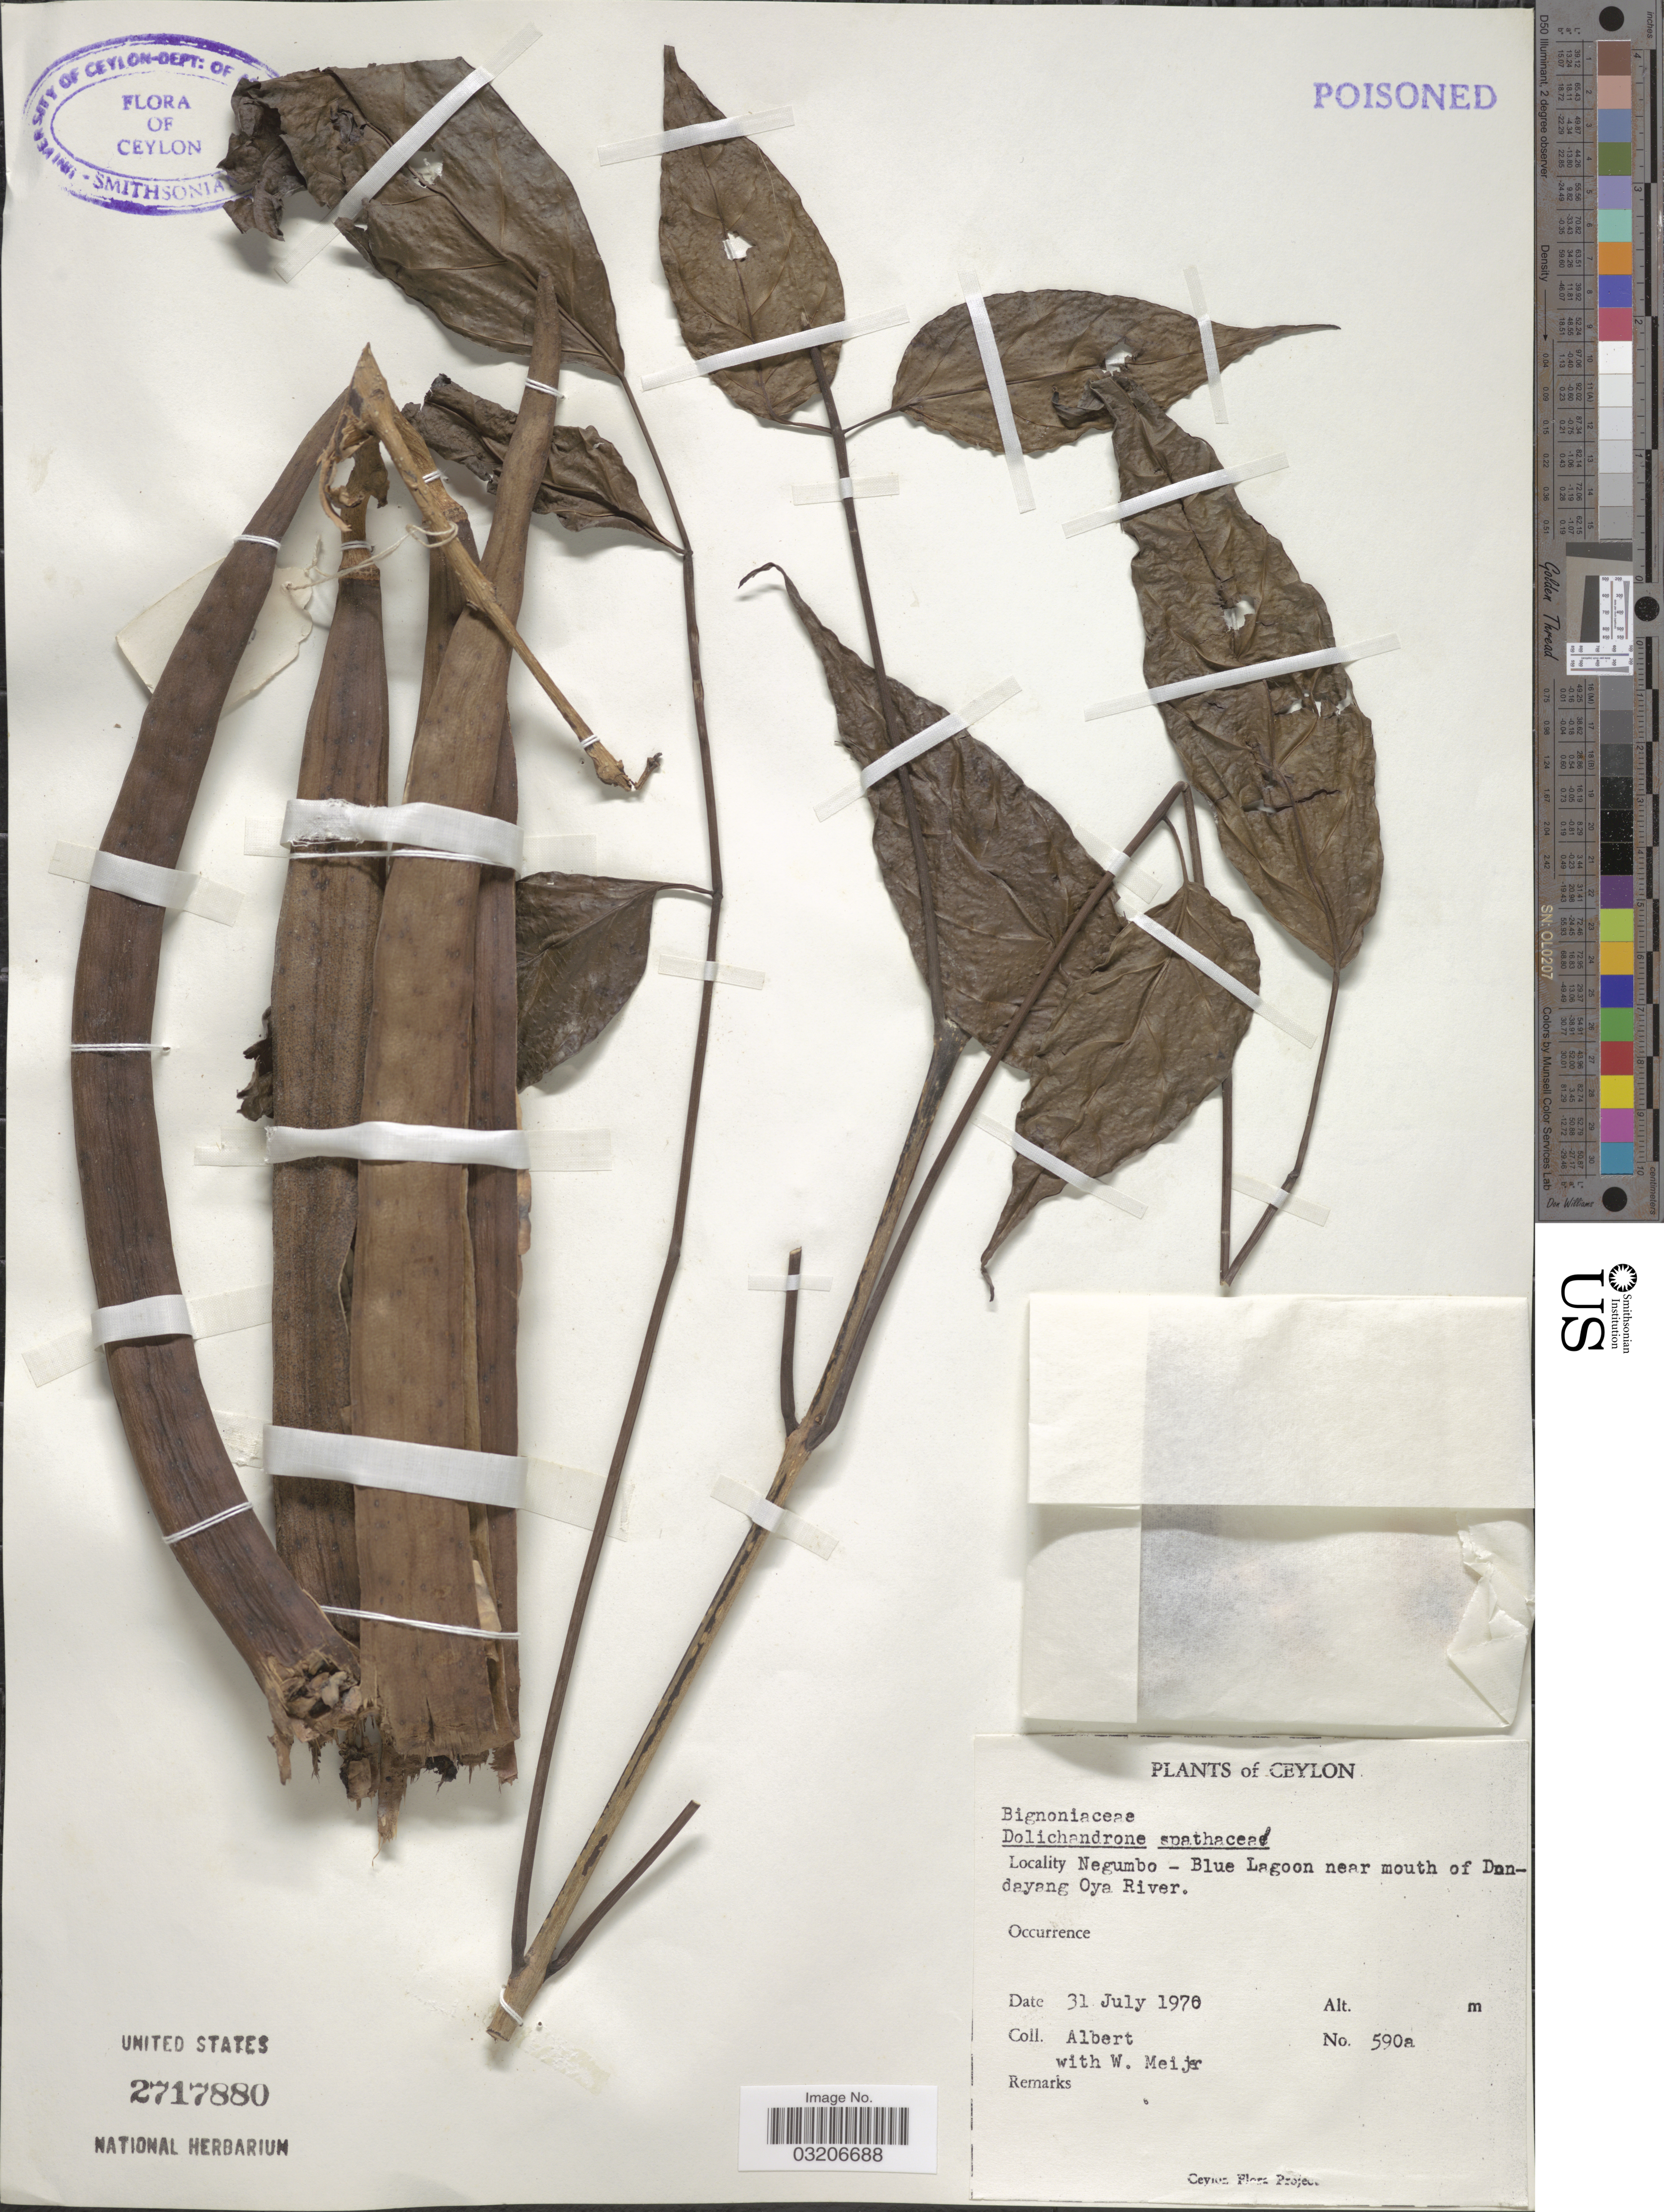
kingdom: Plantae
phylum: Tracheophyta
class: Magnoliopsida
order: Lamiales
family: Bignoniaceae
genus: Dolichandrone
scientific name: Dolichandrone spathacea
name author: (L. f.) K. Schum.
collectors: -- Albert & W. Meijer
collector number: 590a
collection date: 1970-07-31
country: Sri Lanka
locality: Ceylon. Negumbo - Blue Lagoon near mouth of Dandayang Oya River.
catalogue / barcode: US 2717880